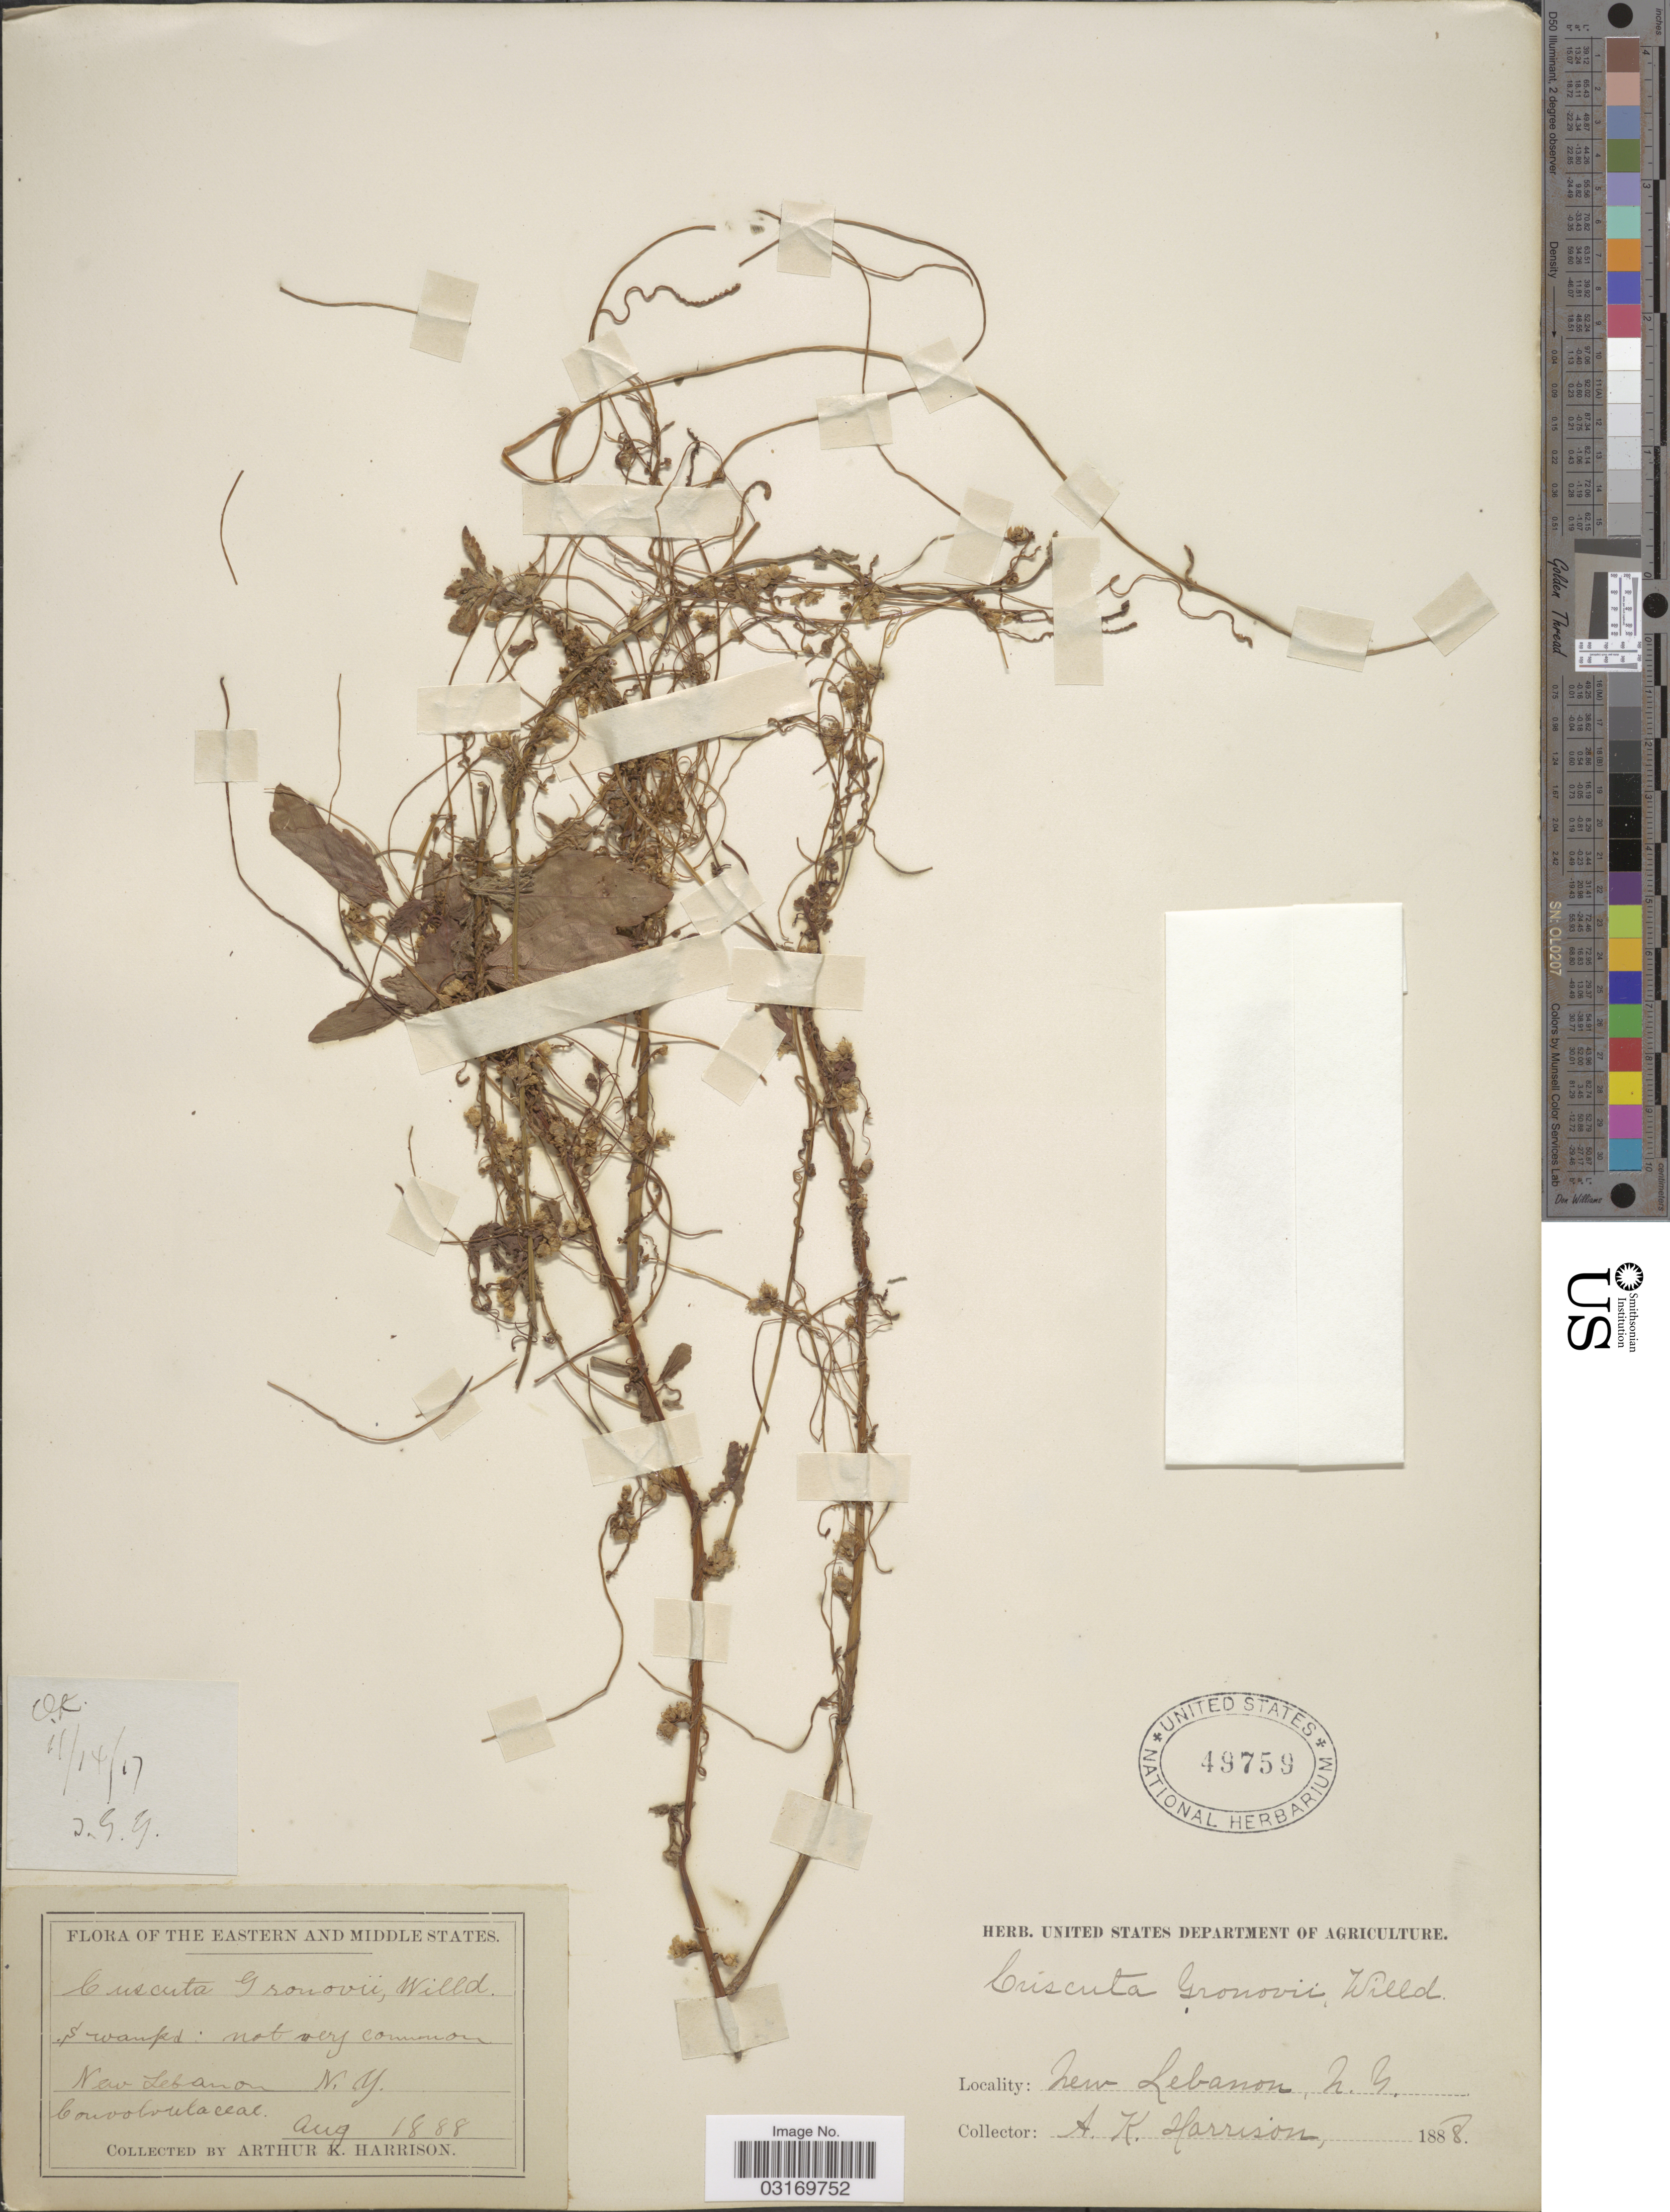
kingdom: Plantae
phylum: Tracheophyta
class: Magnoliopsida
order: Solanales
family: Convolvulaceae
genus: Cuscuta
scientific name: Cuscuta gronovii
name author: Willd. ex Schult.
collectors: A. K. Harrison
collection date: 1888-08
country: United States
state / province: New York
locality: New Lebanon.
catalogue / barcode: US 49759